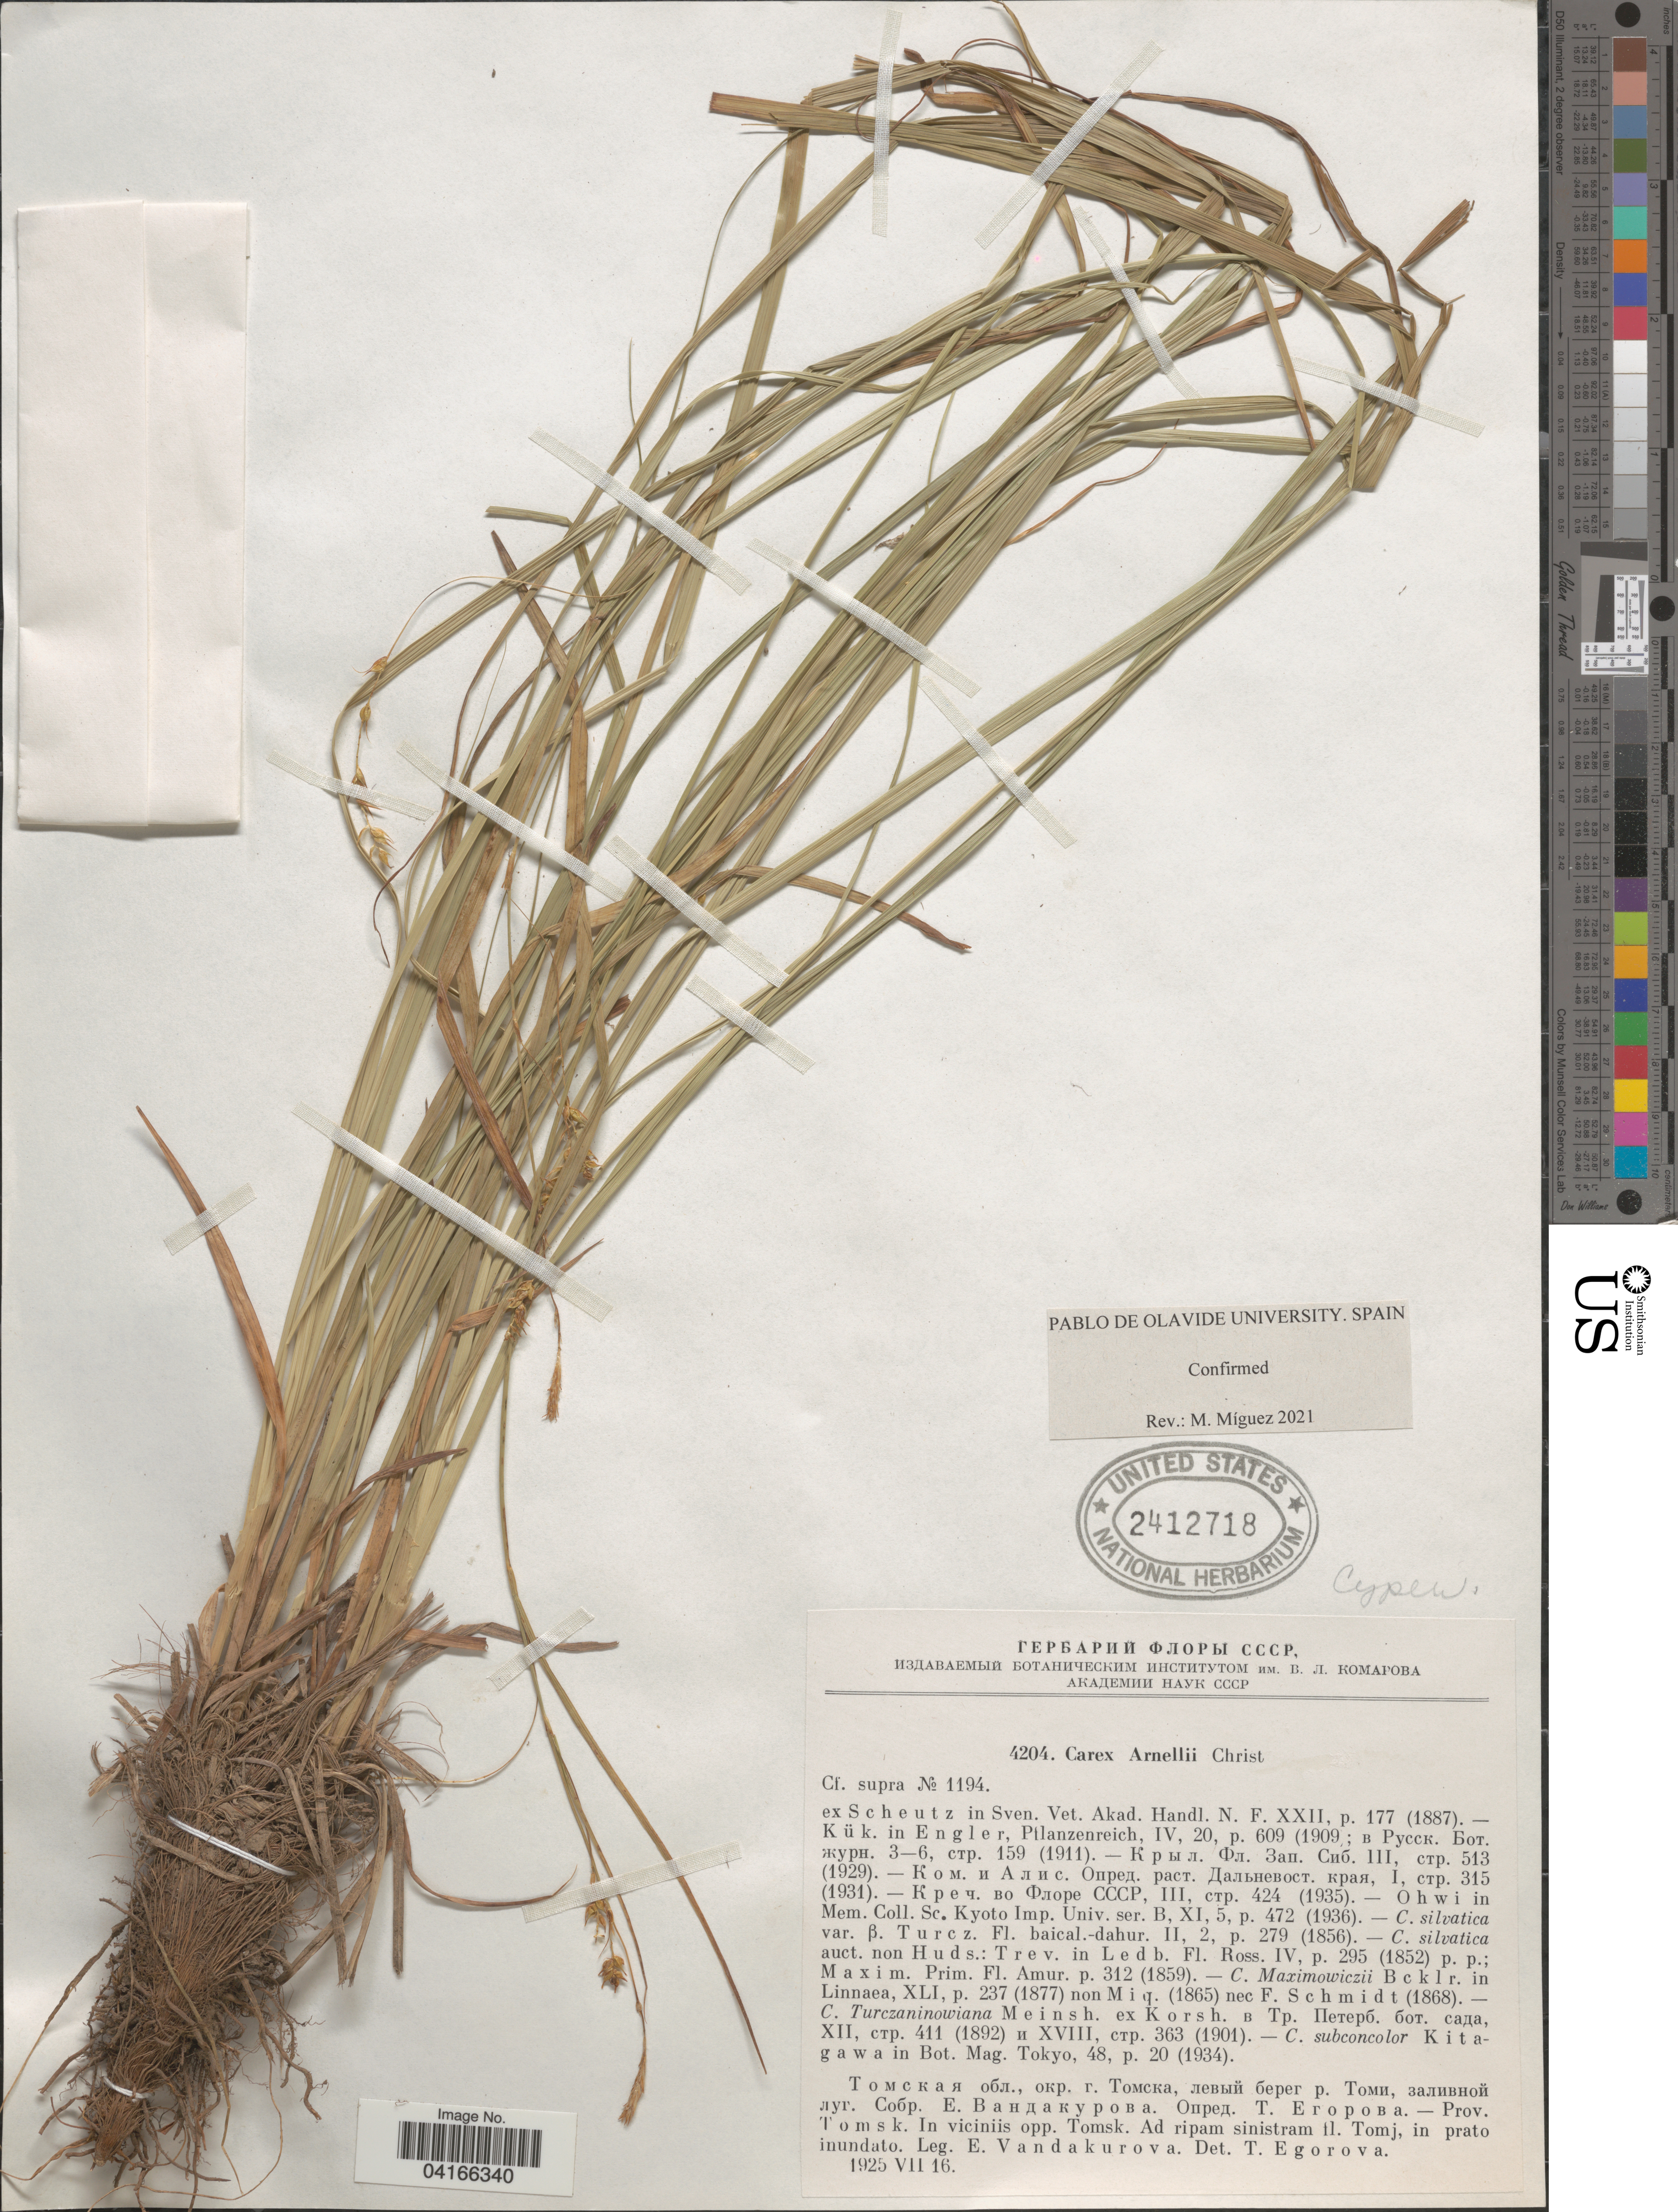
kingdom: Plantae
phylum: Tracheophyta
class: Liliopsida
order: Poales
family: Cyperaceae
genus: Carex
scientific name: Carex arnellii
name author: Christ ex Scheutz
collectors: E. Vandakurova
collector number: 4204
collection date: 1925-07-16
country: Russian Federation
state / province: Tomsk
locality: Prov. Tomsk. In viciniis opp. Tomsk. Ad ripam sinistram fl. Tomj, in prato inundato.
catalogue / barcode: US 2412718